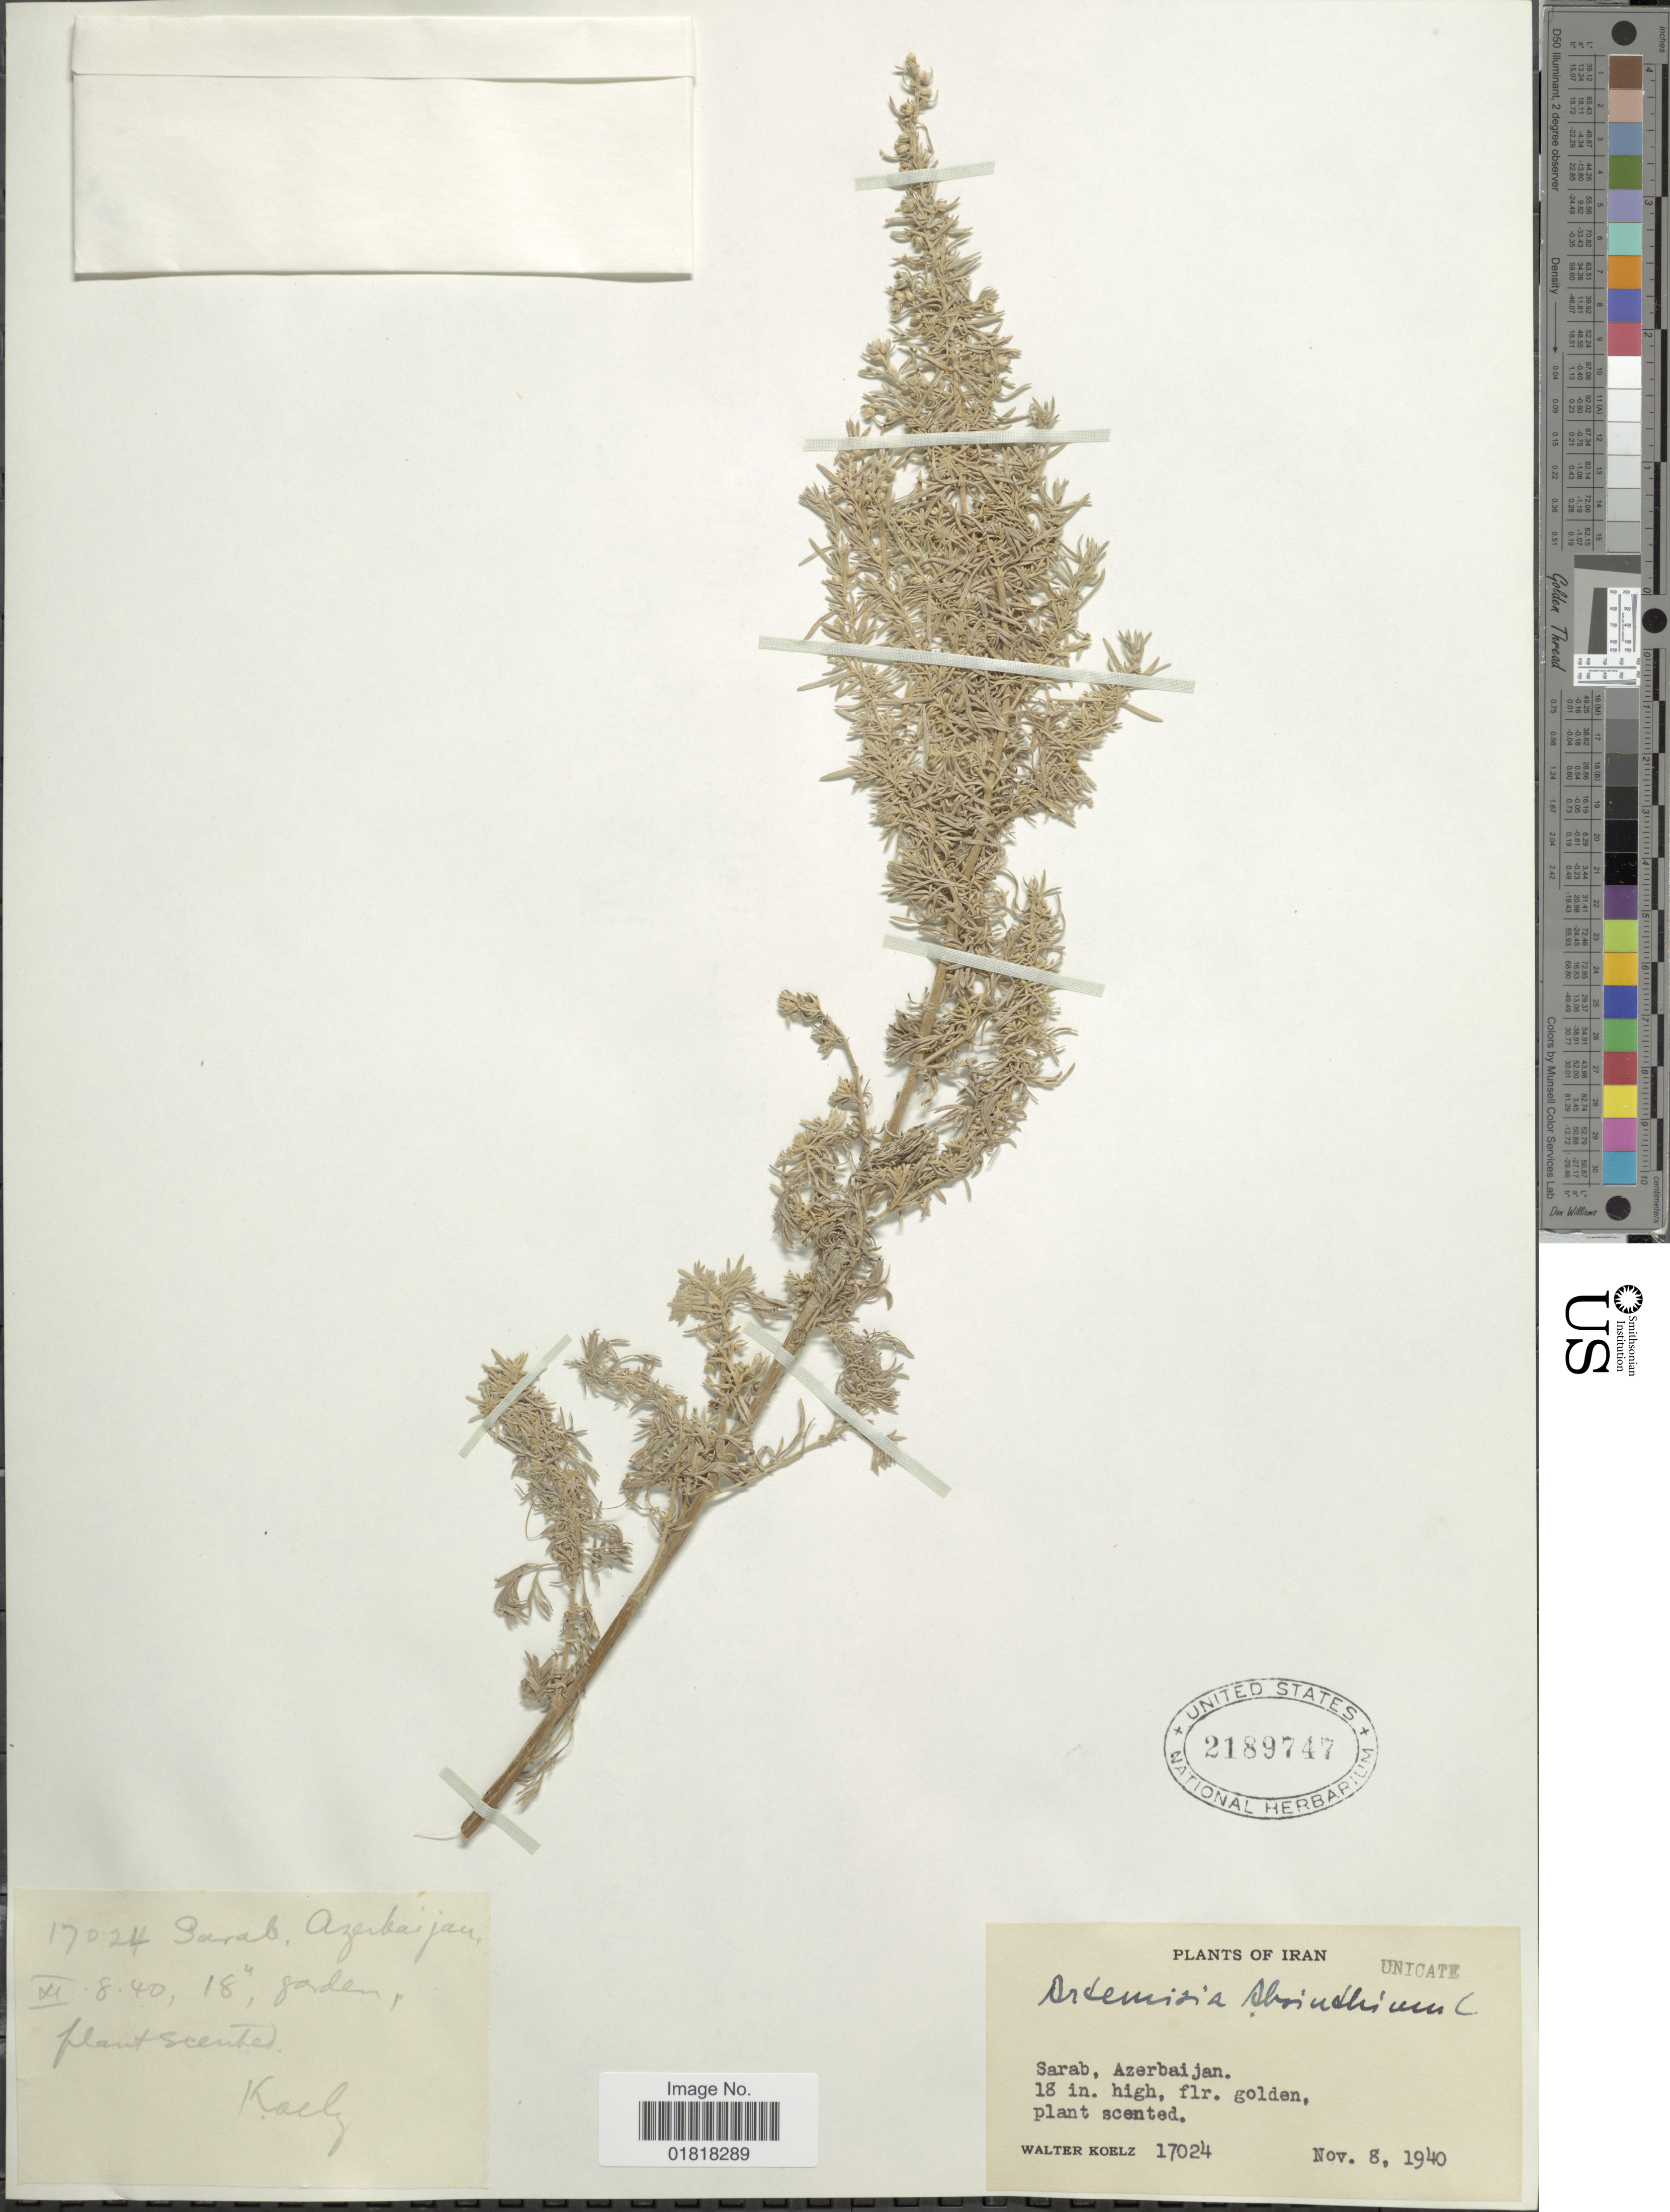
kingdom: Plantae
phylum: Tracheophyta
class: Magnoliopsida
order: Asterales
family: Asteraceae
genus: Artemisia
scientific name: Artemisia absinthium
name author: L.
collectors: W. N. Koelz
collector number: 17024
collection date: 1940-11-08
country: Iran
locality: Sarab, Azerbaijan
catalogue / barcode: US 2189747